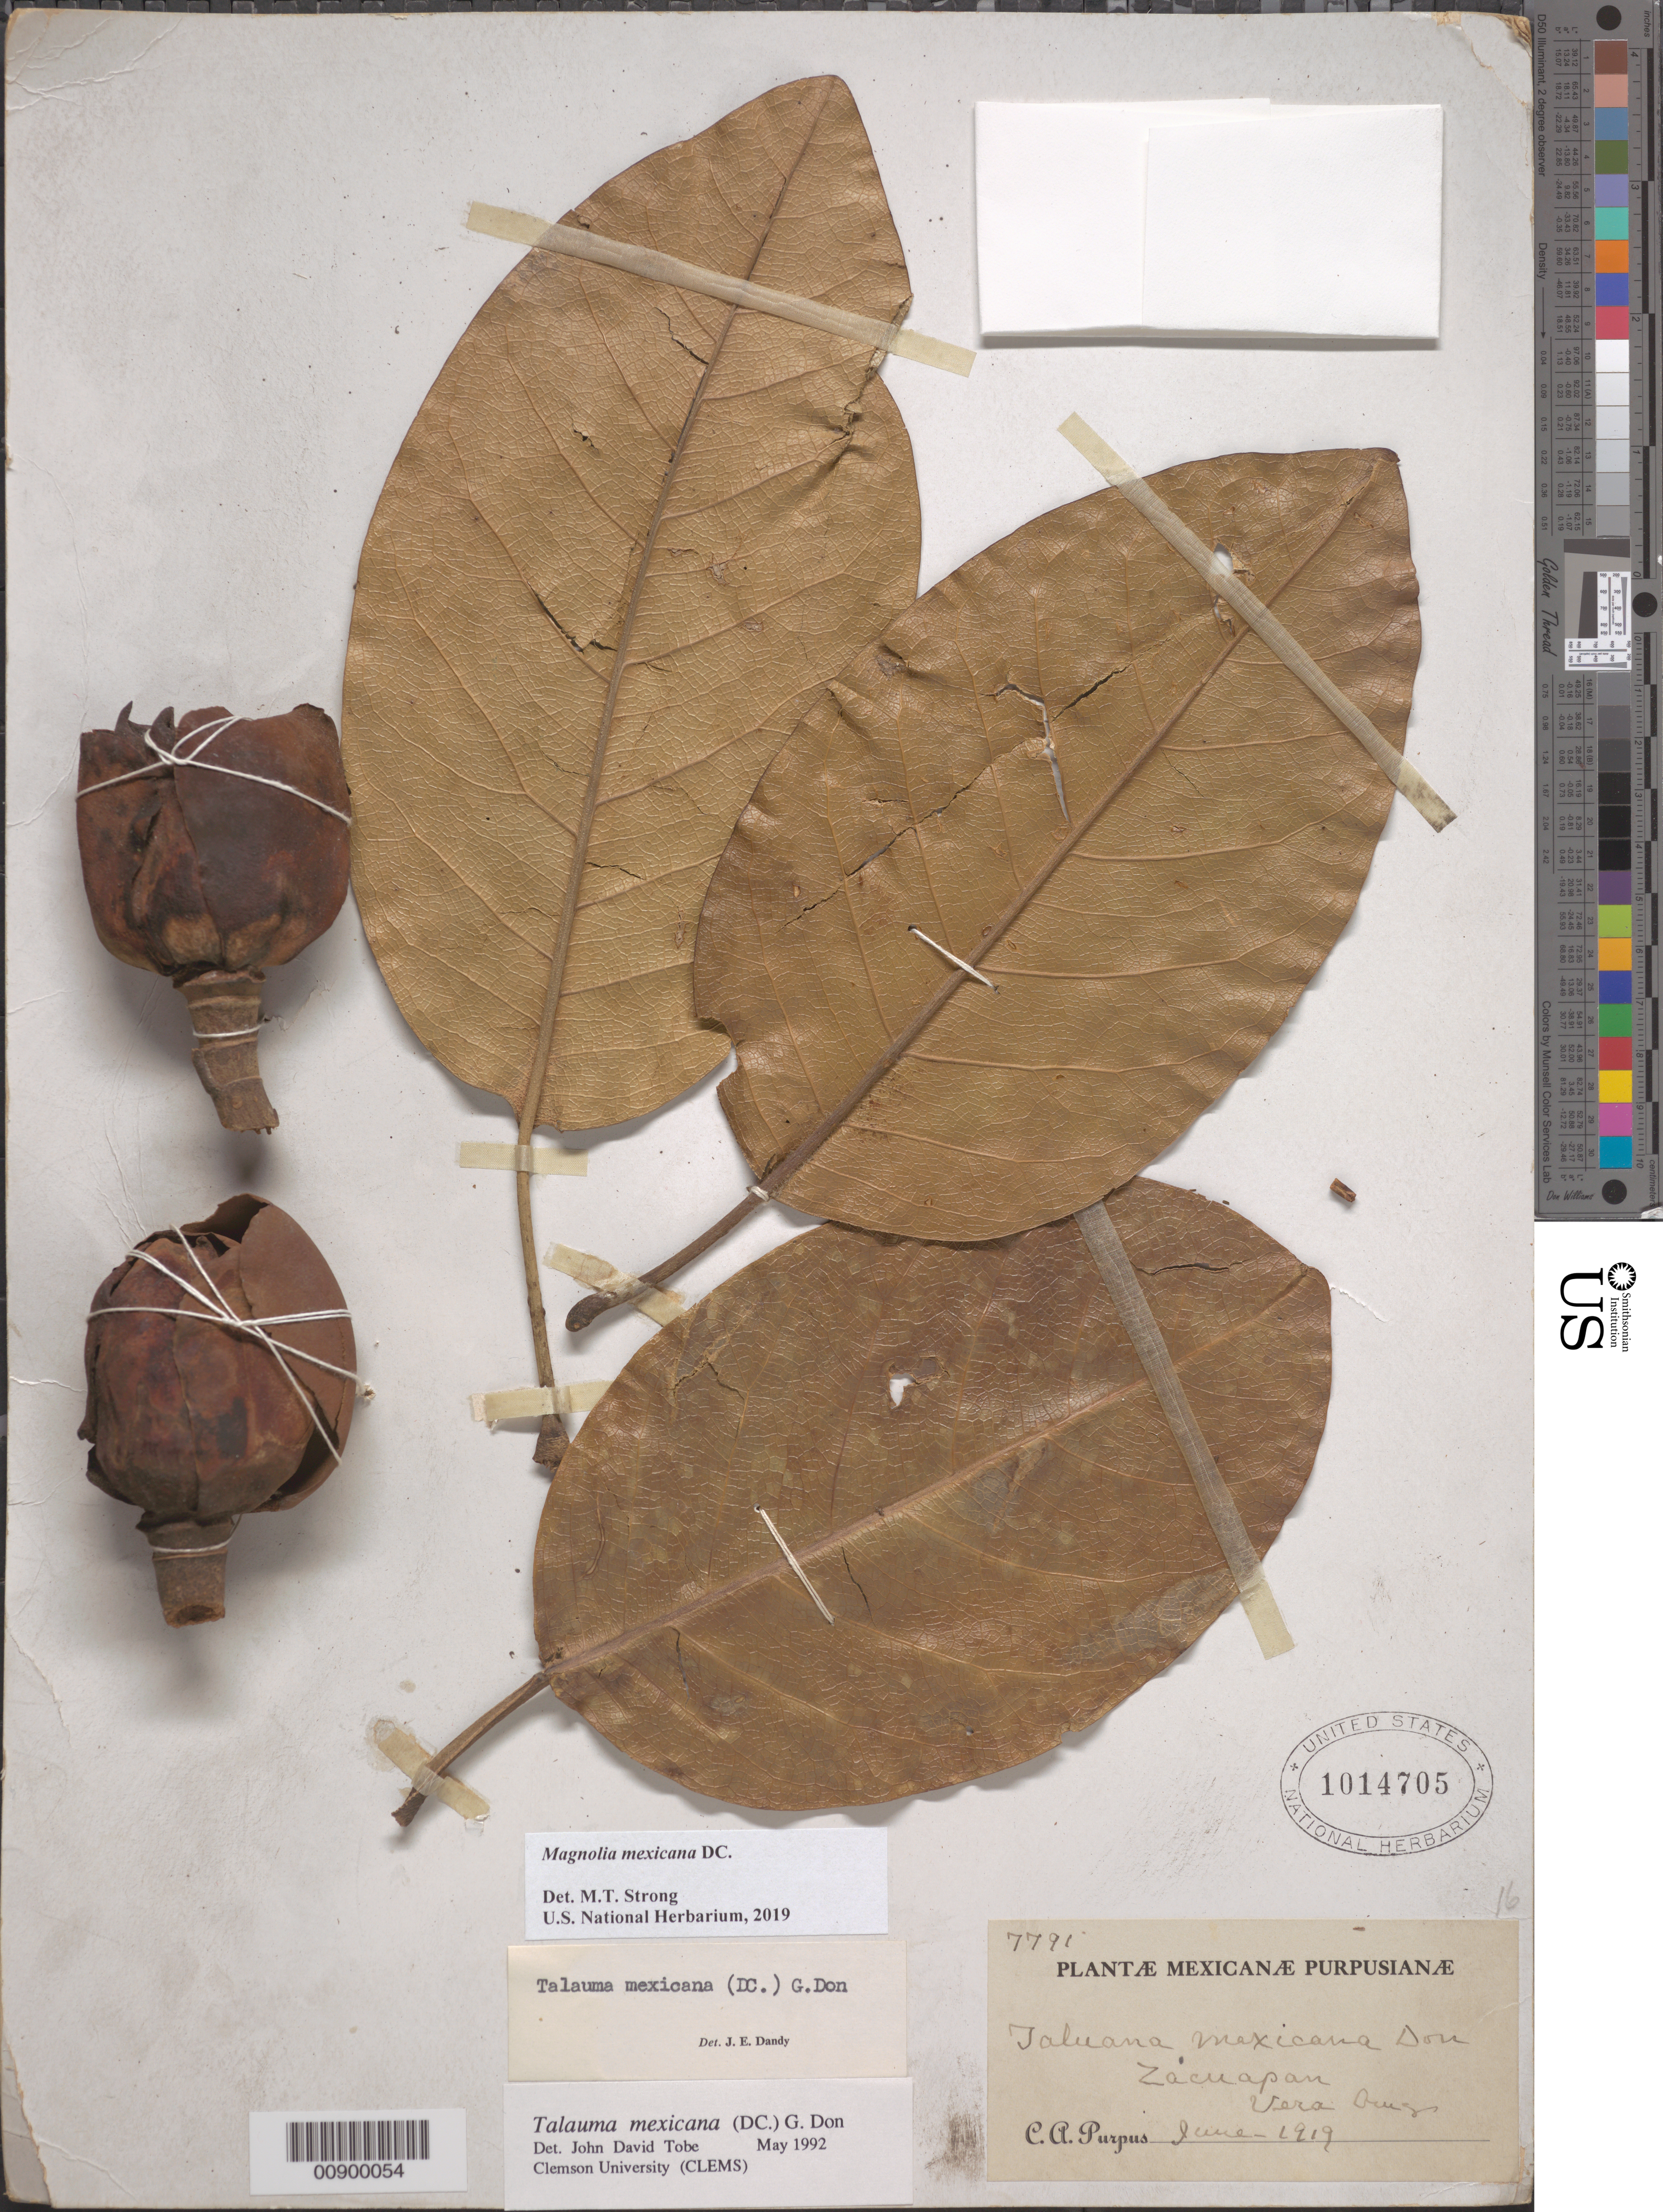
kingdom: Plantae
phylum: Tracheophyta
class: Magnoliopsida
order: Magnoliales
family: Magnoliaceae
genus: Magnolia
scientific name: Magnolia mexicana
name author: DC.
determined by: Strong, Mark T., (BOT), Smithsonian Institution - National Museum of Natural History (UNITED STATES)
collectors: C. A. Purpus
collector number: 7791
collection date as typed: Jun 1919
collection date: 1919-06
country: Mexico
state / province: Veracruz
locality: Zacuapan, Veracruz.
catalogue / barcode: US 1014705